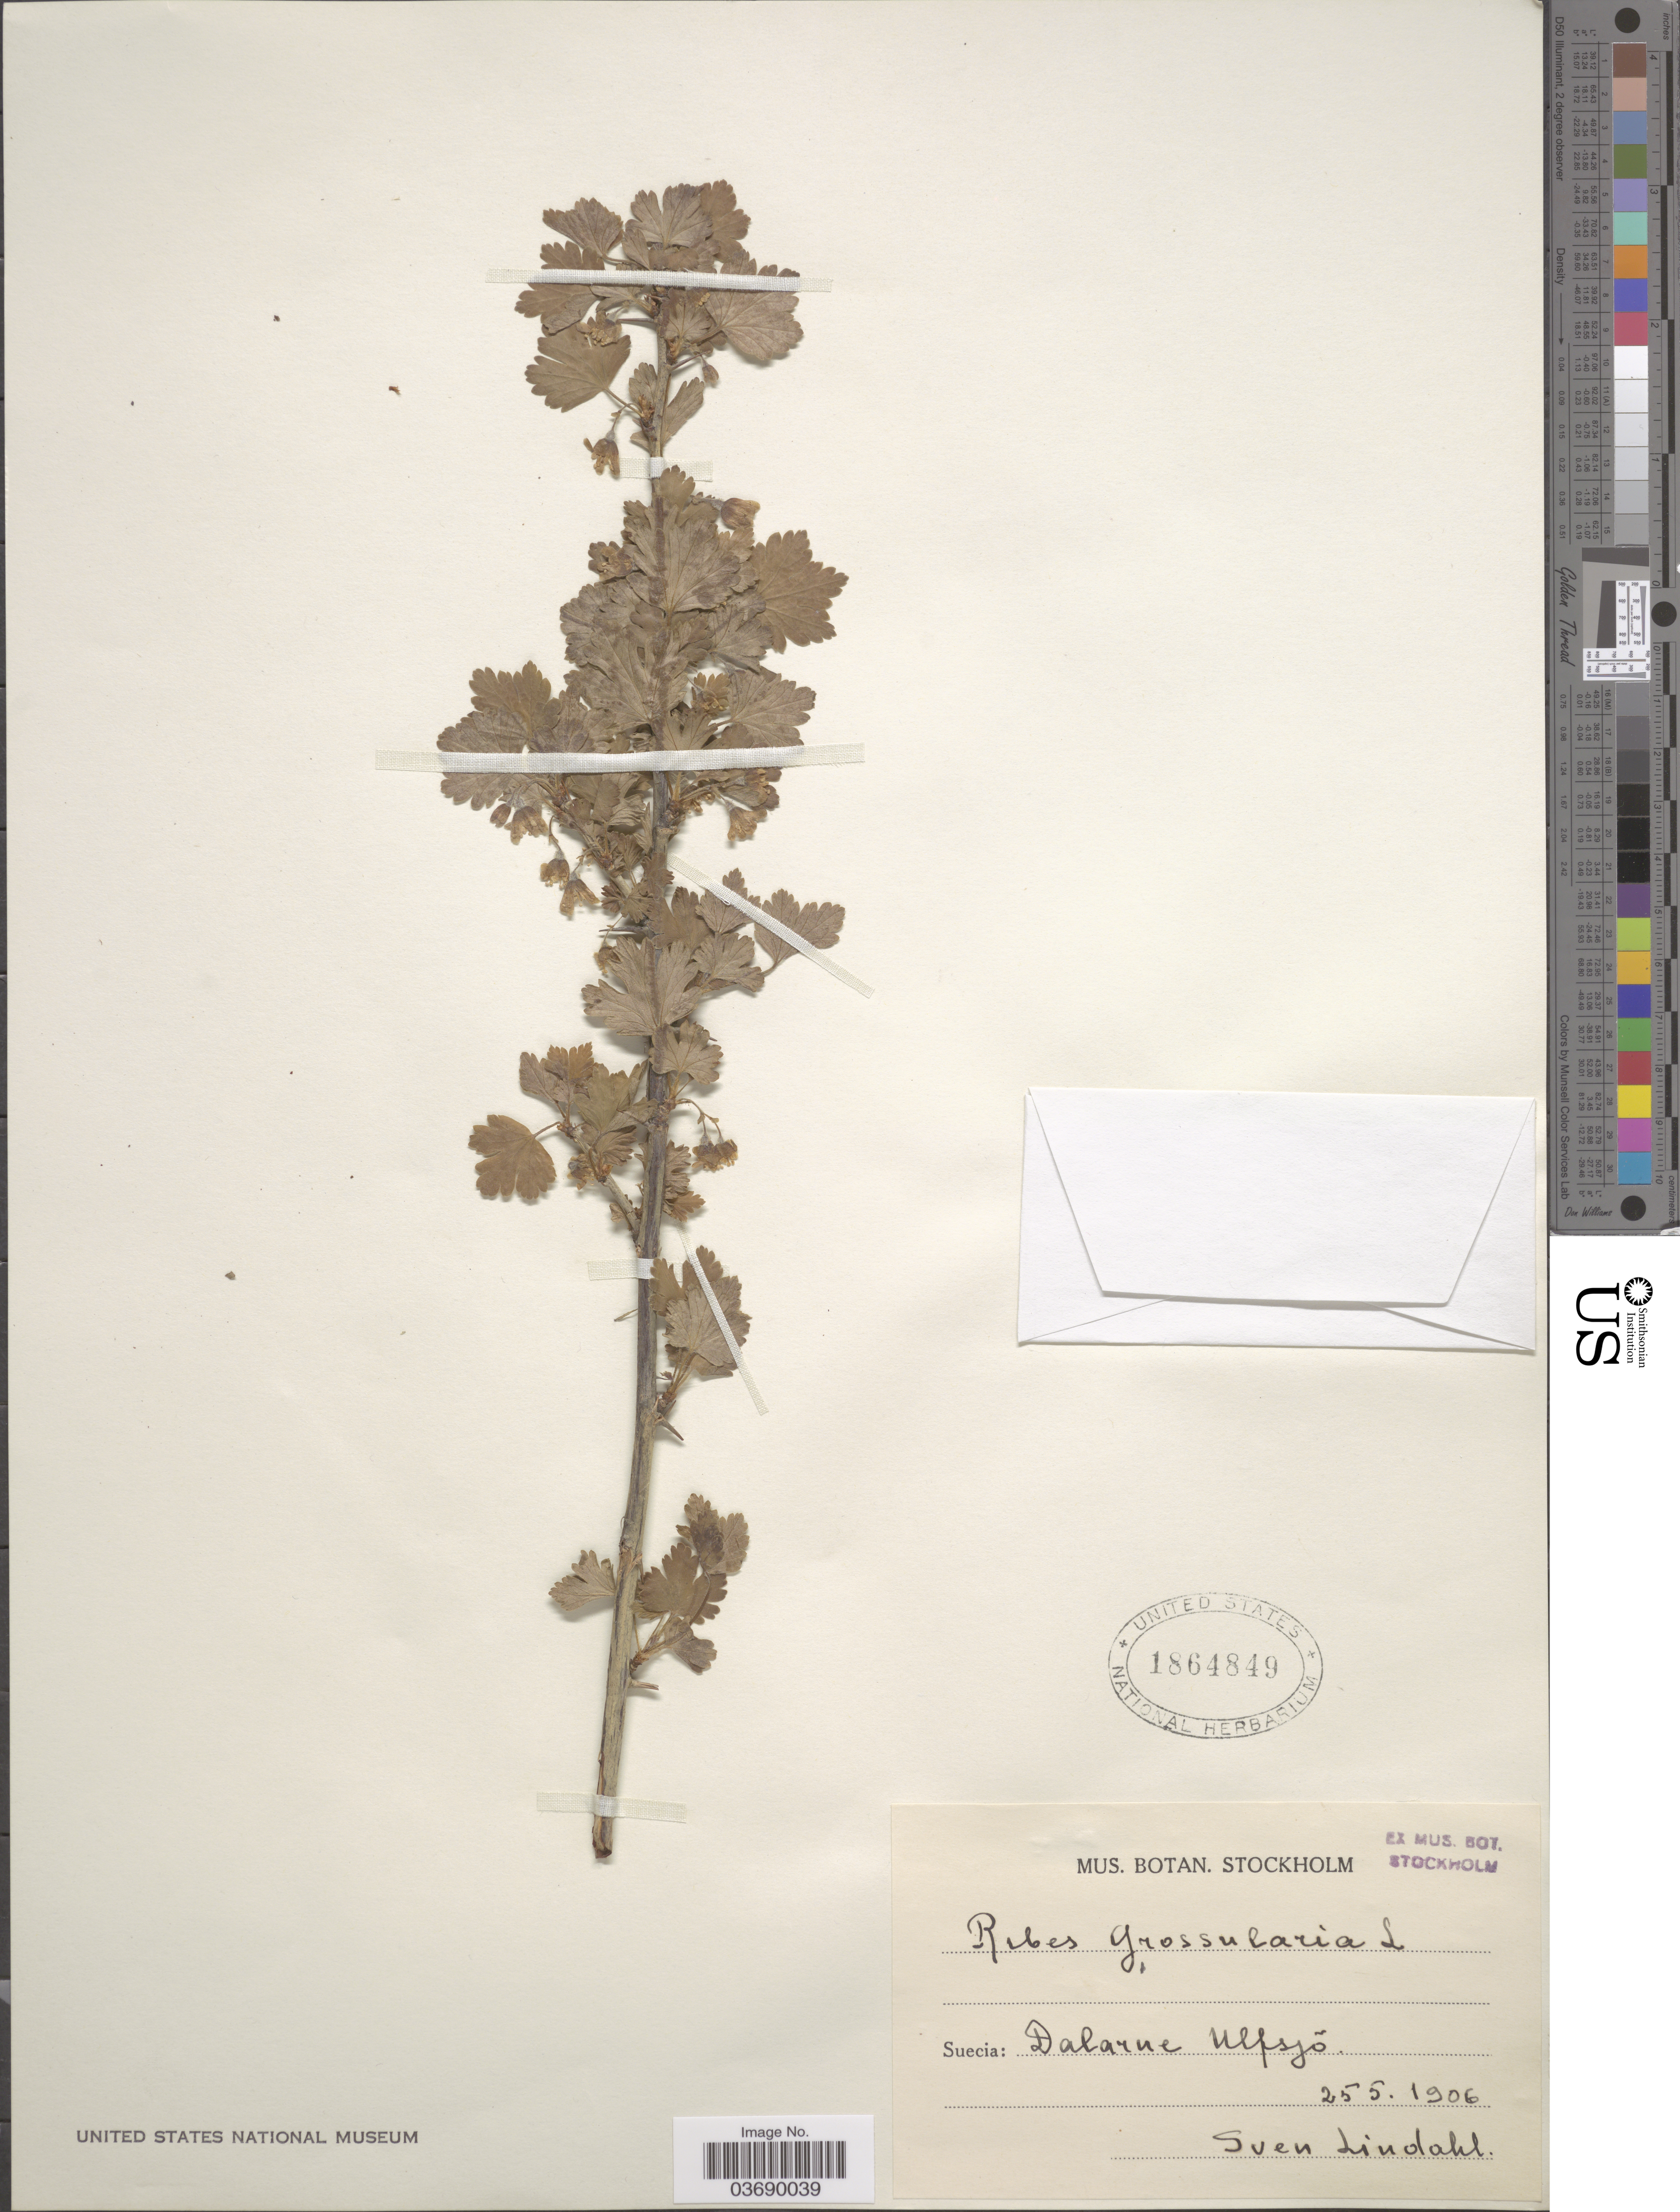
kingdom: Plantae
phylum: Tracheophyta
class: Magnoliopsida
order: Saxifragales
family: Grossulariaceae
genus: Ribes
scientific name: Ribes grossularia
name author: L.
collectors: S. Lindahl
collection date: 1906-05-25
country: Sweden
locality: Suecia: Dalarne Ulfsjõ.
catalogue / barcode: US 1864849